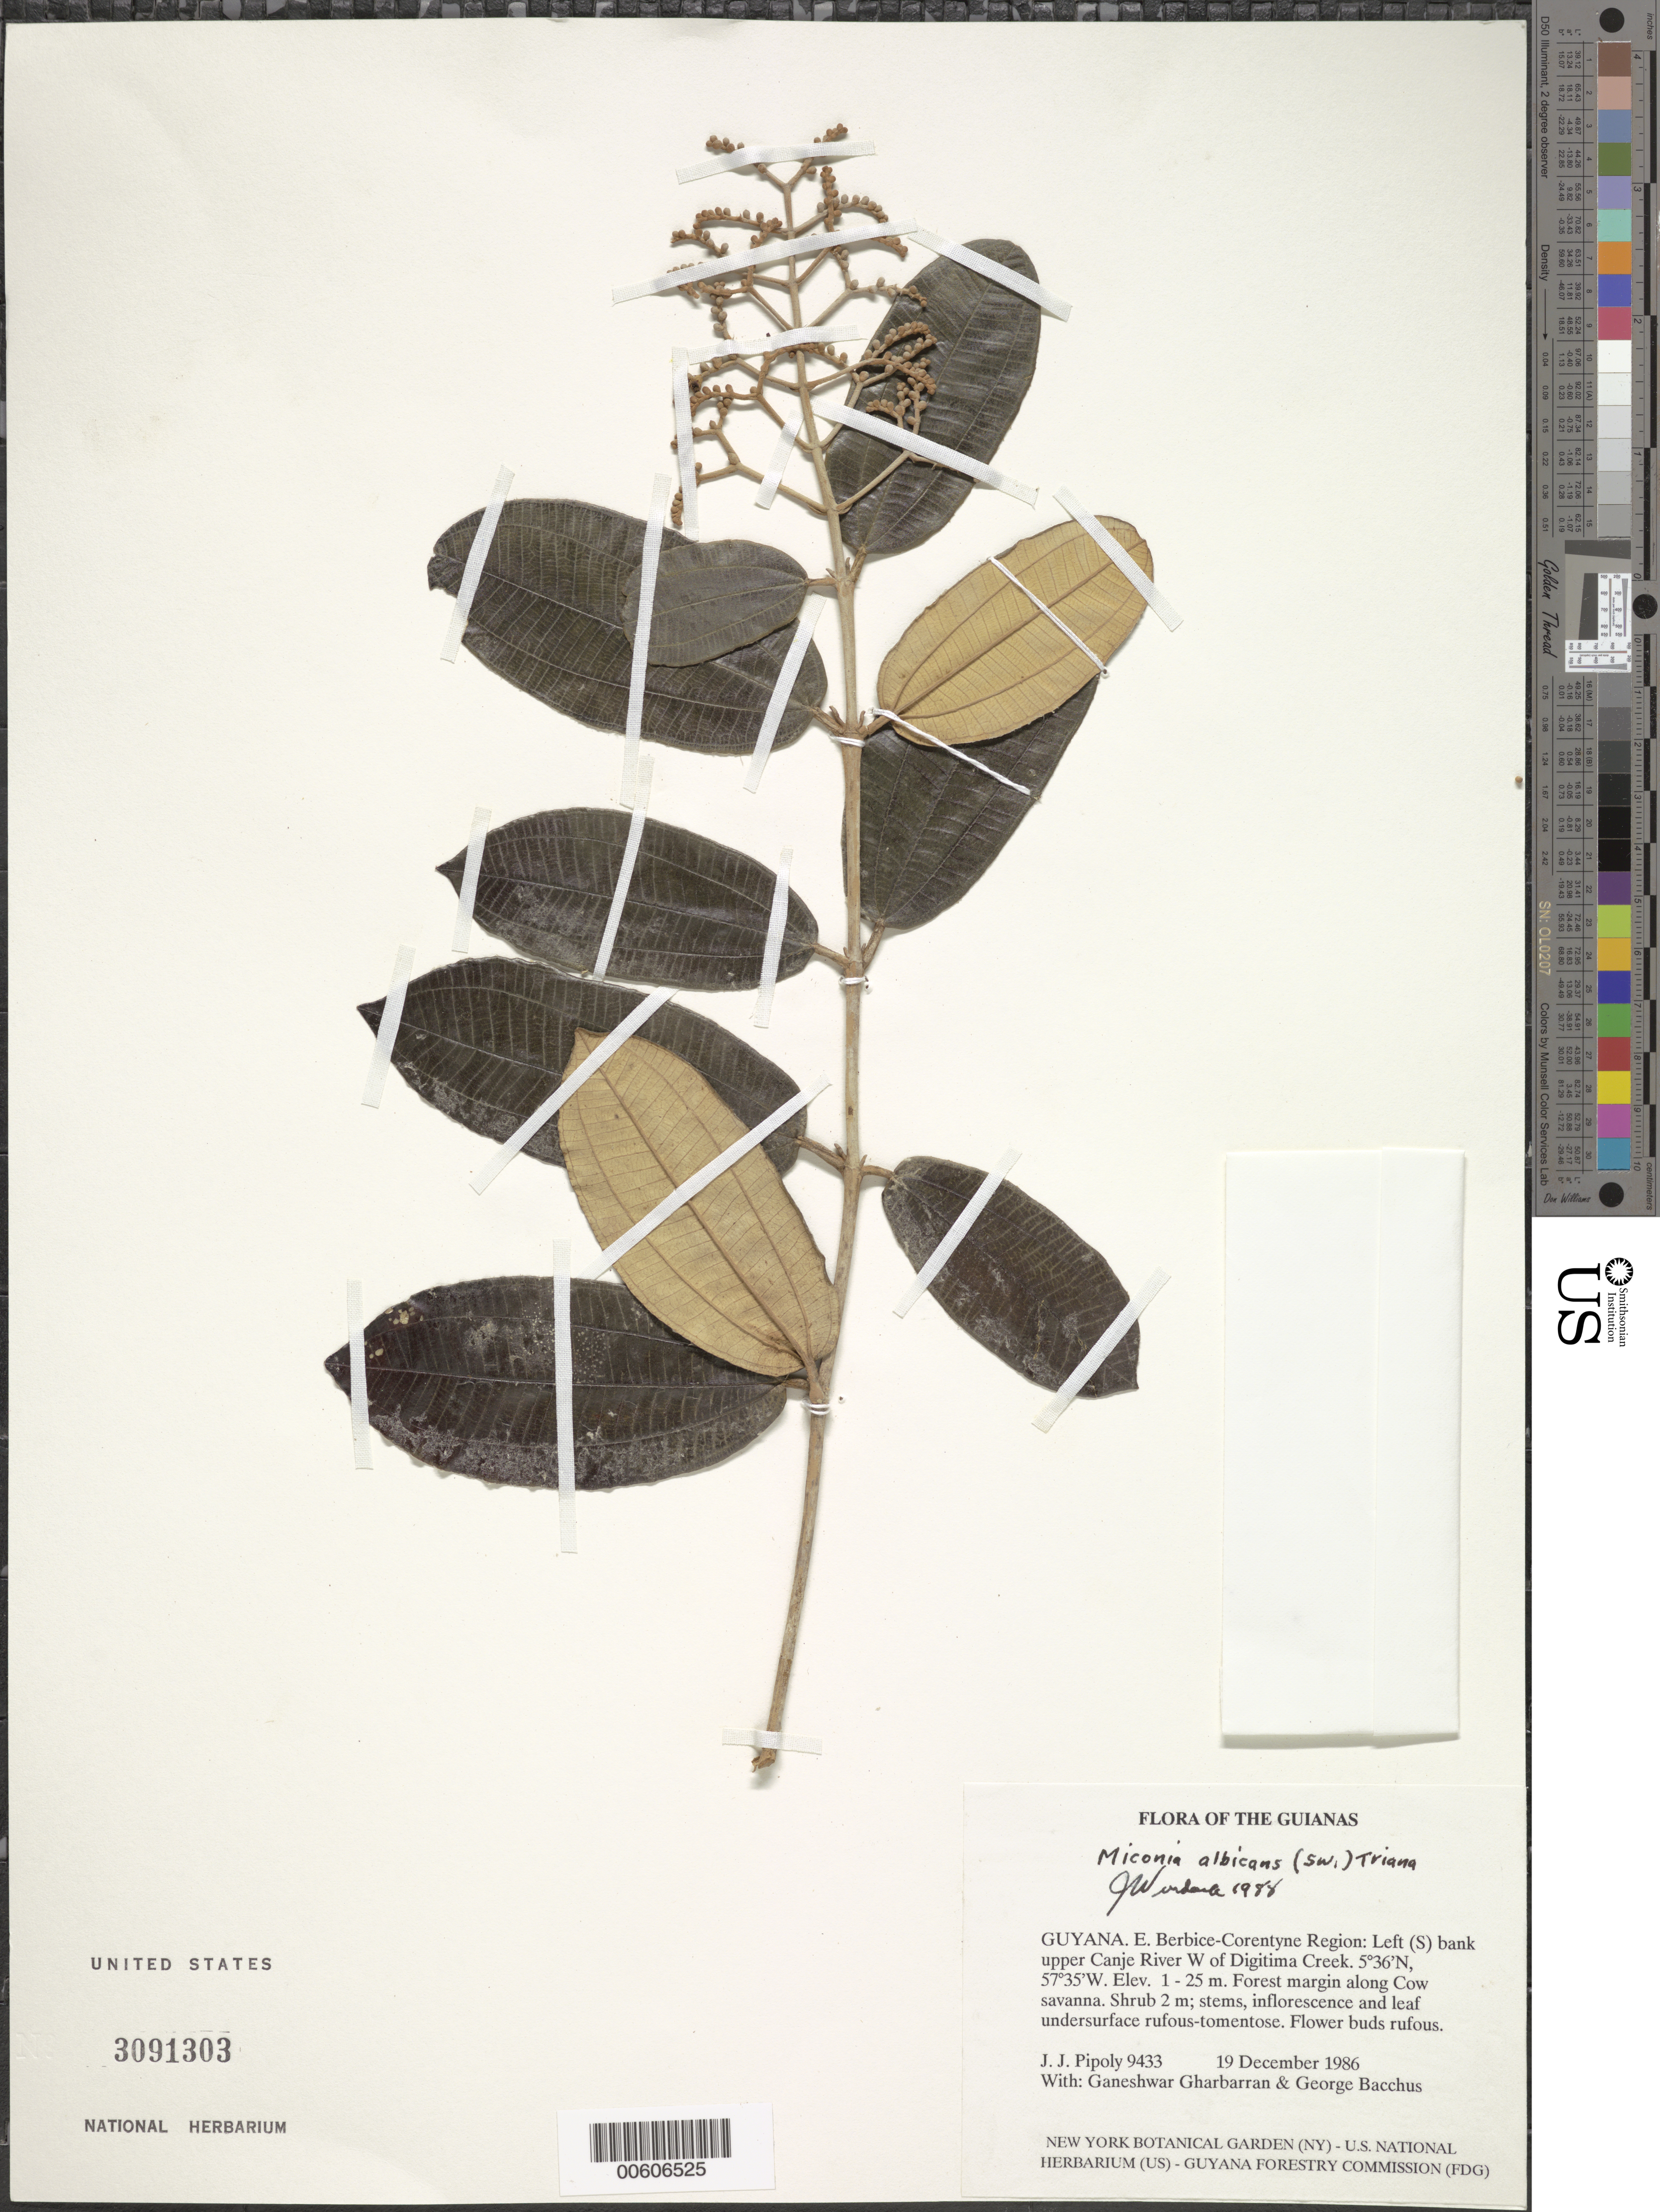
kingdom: Plantae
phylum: Tracheophyta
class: Magnoliopsida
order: Myrtales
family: Melastomataceae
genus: Miconia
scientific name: Miconia albicans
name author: (Sw.) Triana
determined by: Wurdack, John J., (US), US (UNITED STATES)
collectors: J. J. Pipoly, G. Gharbarran & G. Bacchus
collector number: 9433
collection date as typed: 19 December 1986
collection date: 1986-12-19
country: Guyana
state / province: E. Berbice-Corentyne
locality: Left (S) bank upper Canje River W of Digitima Creek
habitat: Forest margin along Cow savanna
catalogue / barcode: US 3091303